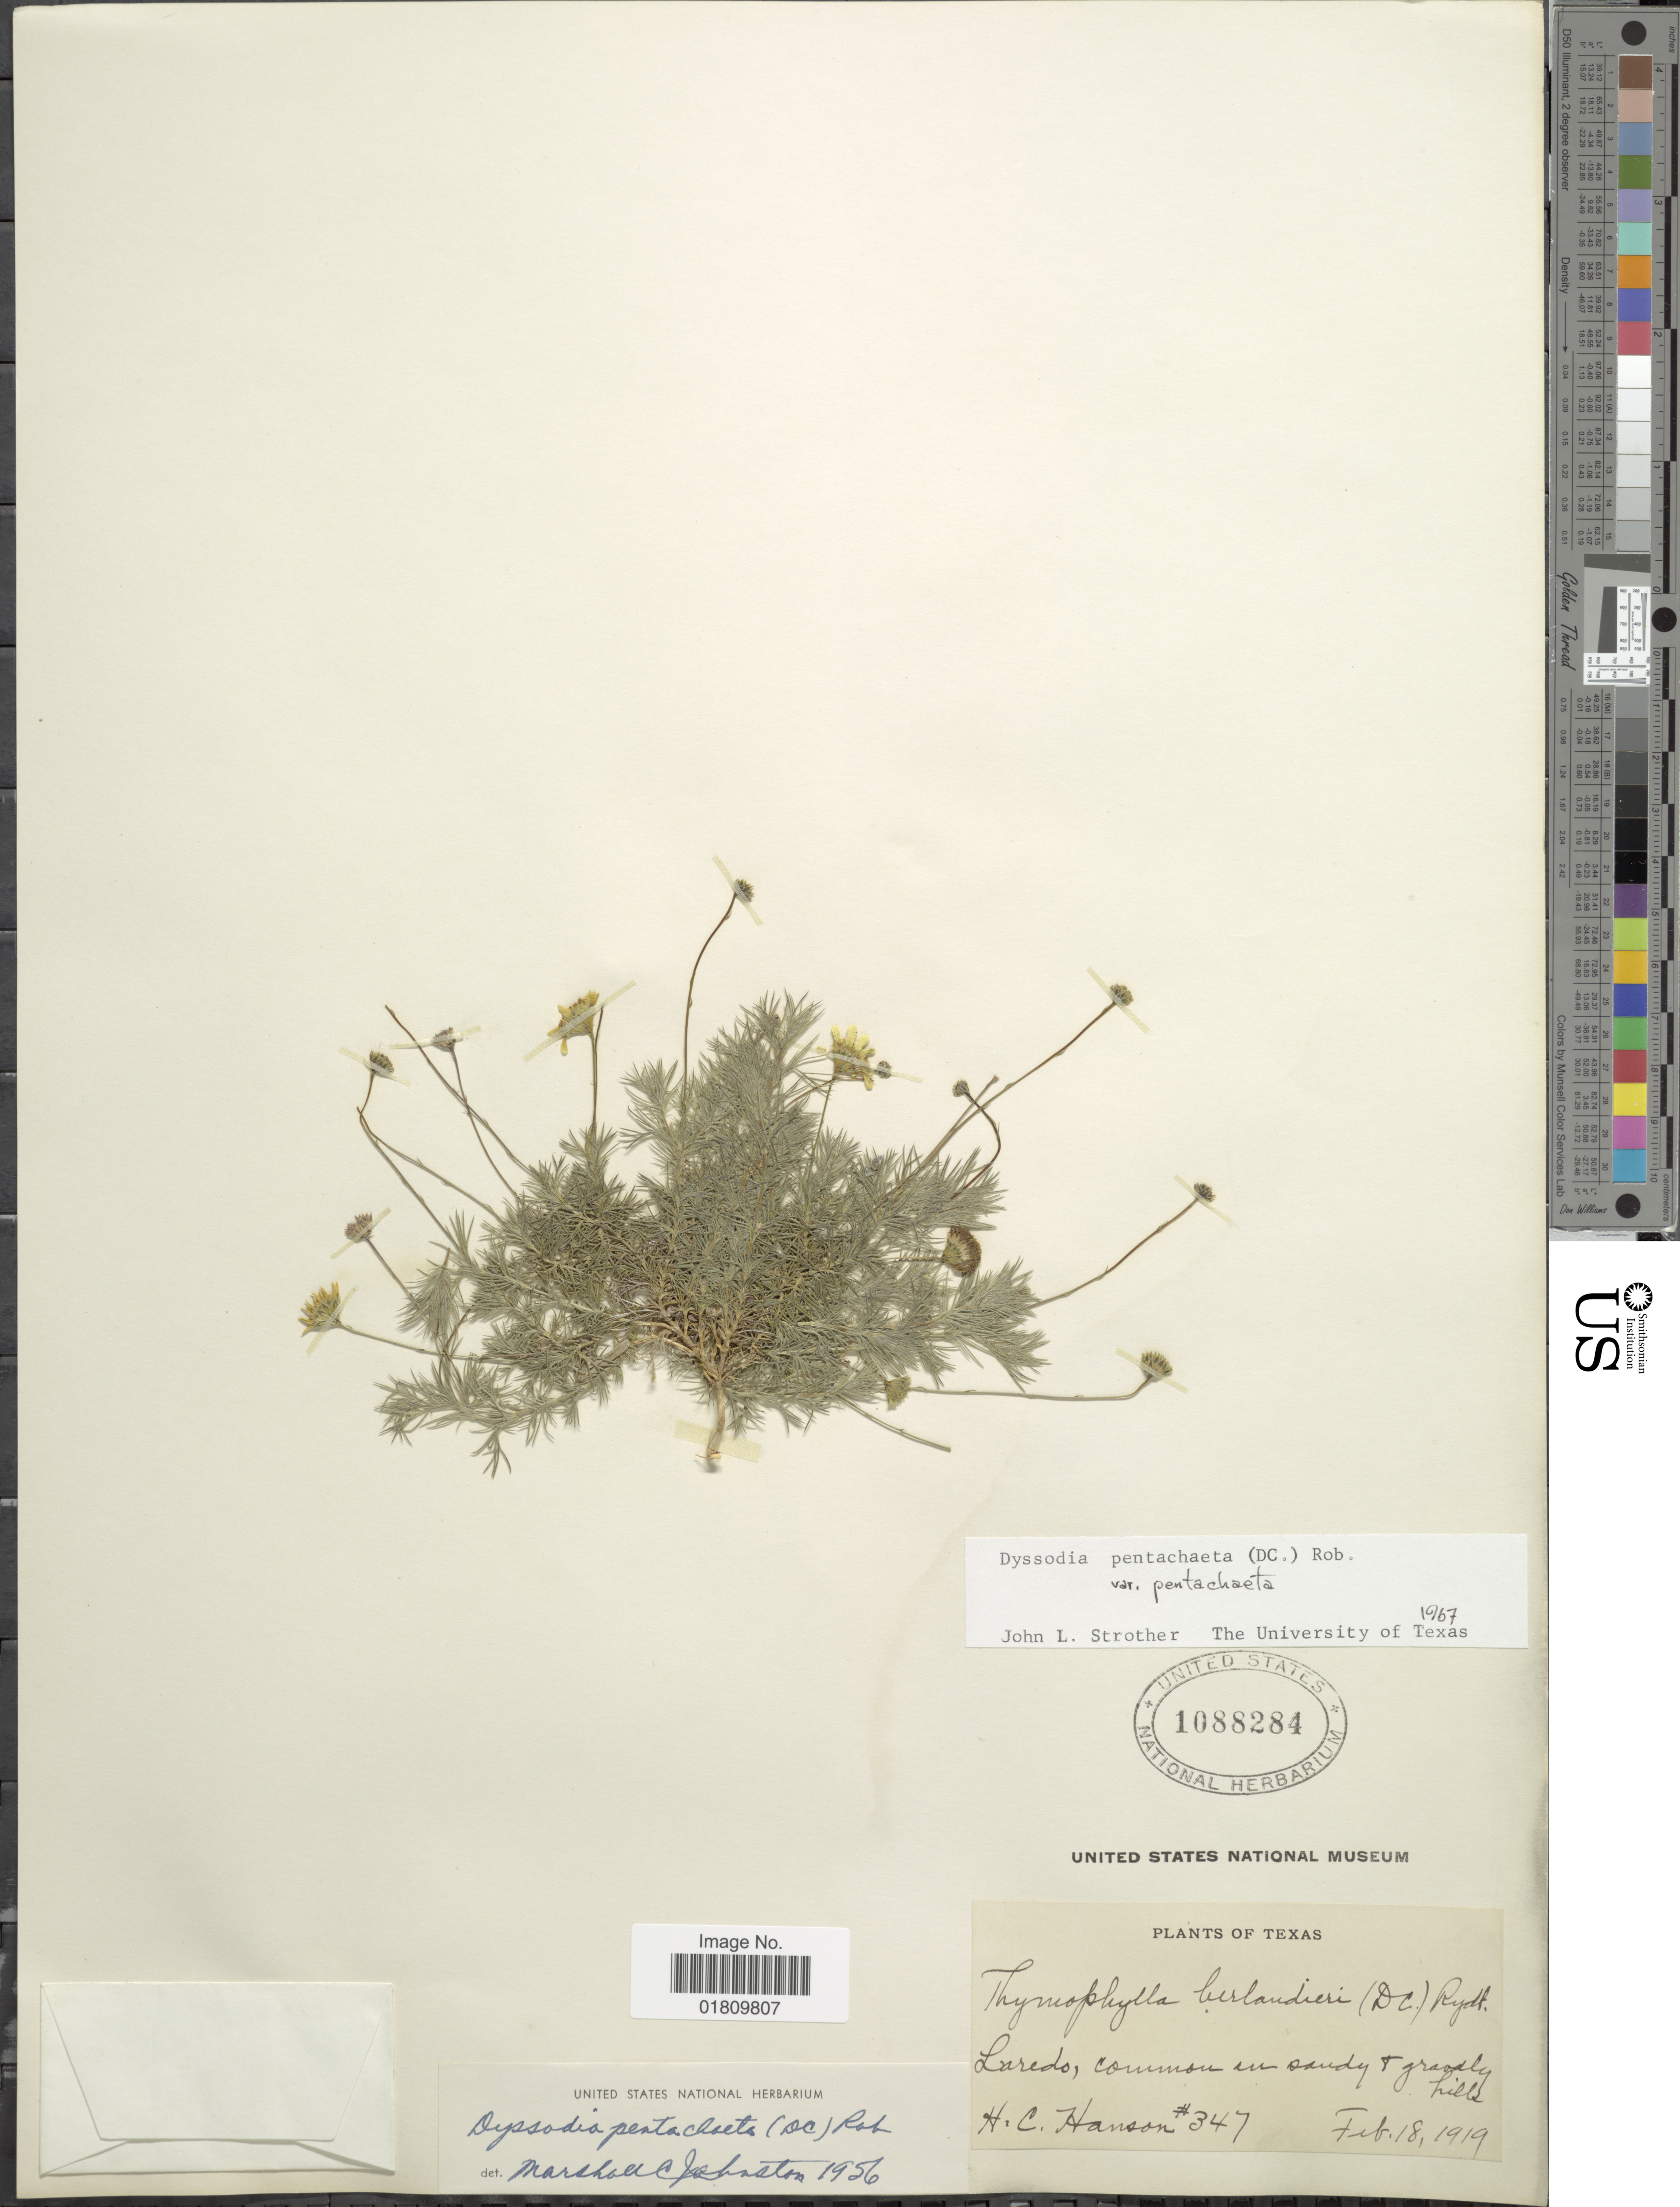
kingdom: Plantae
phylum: Tracheophyta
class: Magnoliopsida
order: Asterales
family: Asteraceae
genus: Thymophylla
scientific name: Thymophylla pentachaeta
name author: (DC.) Small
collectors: H. Hanson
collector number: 347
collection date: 1919-02-18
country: United States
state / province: Texas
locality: Laredo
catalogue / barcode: US 1088284